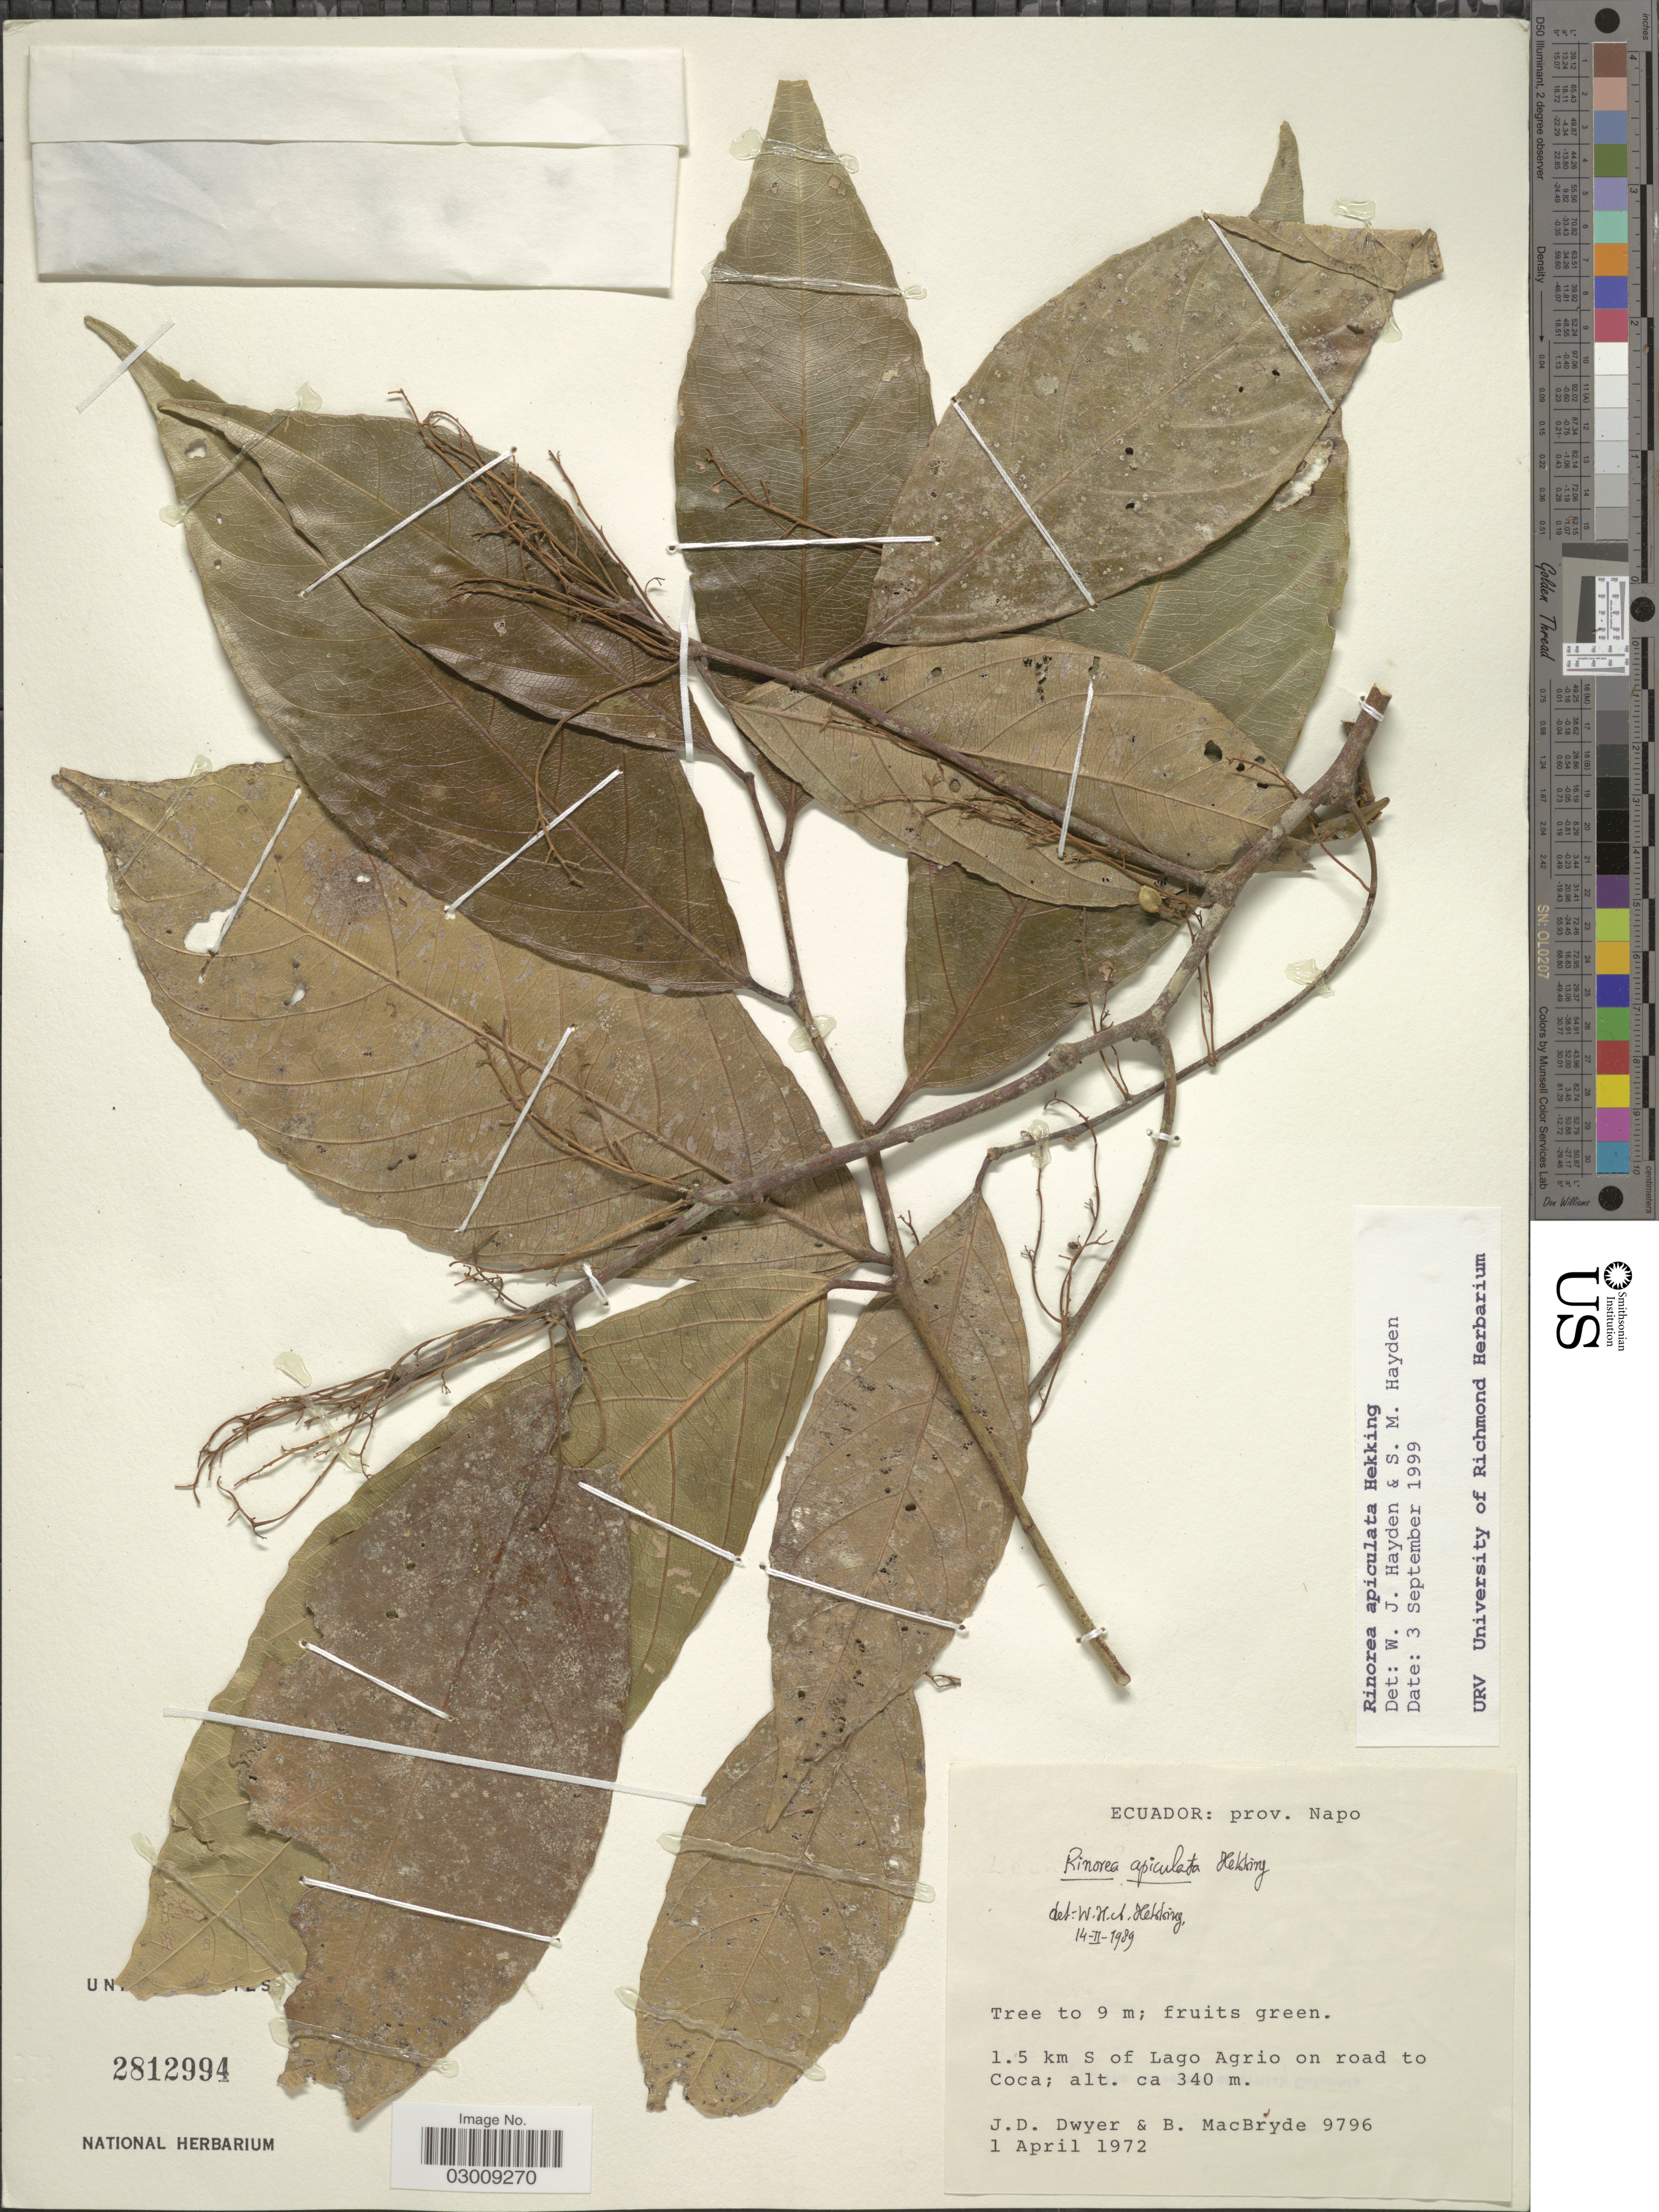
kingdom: Plantae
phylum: Tracheophyta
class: Magnoliopsida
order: Malpighiales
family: Violaceae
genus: Bribria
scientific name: Bribria apiculata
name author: (Hekking) Wahlert & H.E. Ballard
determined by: Hoyos-Gomez, S. E.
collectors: J. D. Dwyer & B. MacBryde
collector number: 9796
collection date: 1972-04-01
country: Ecuador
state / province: Napo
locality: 1.5 km S of Lago Agrio on road to Coca.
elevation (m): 340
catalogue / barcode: US 2812994